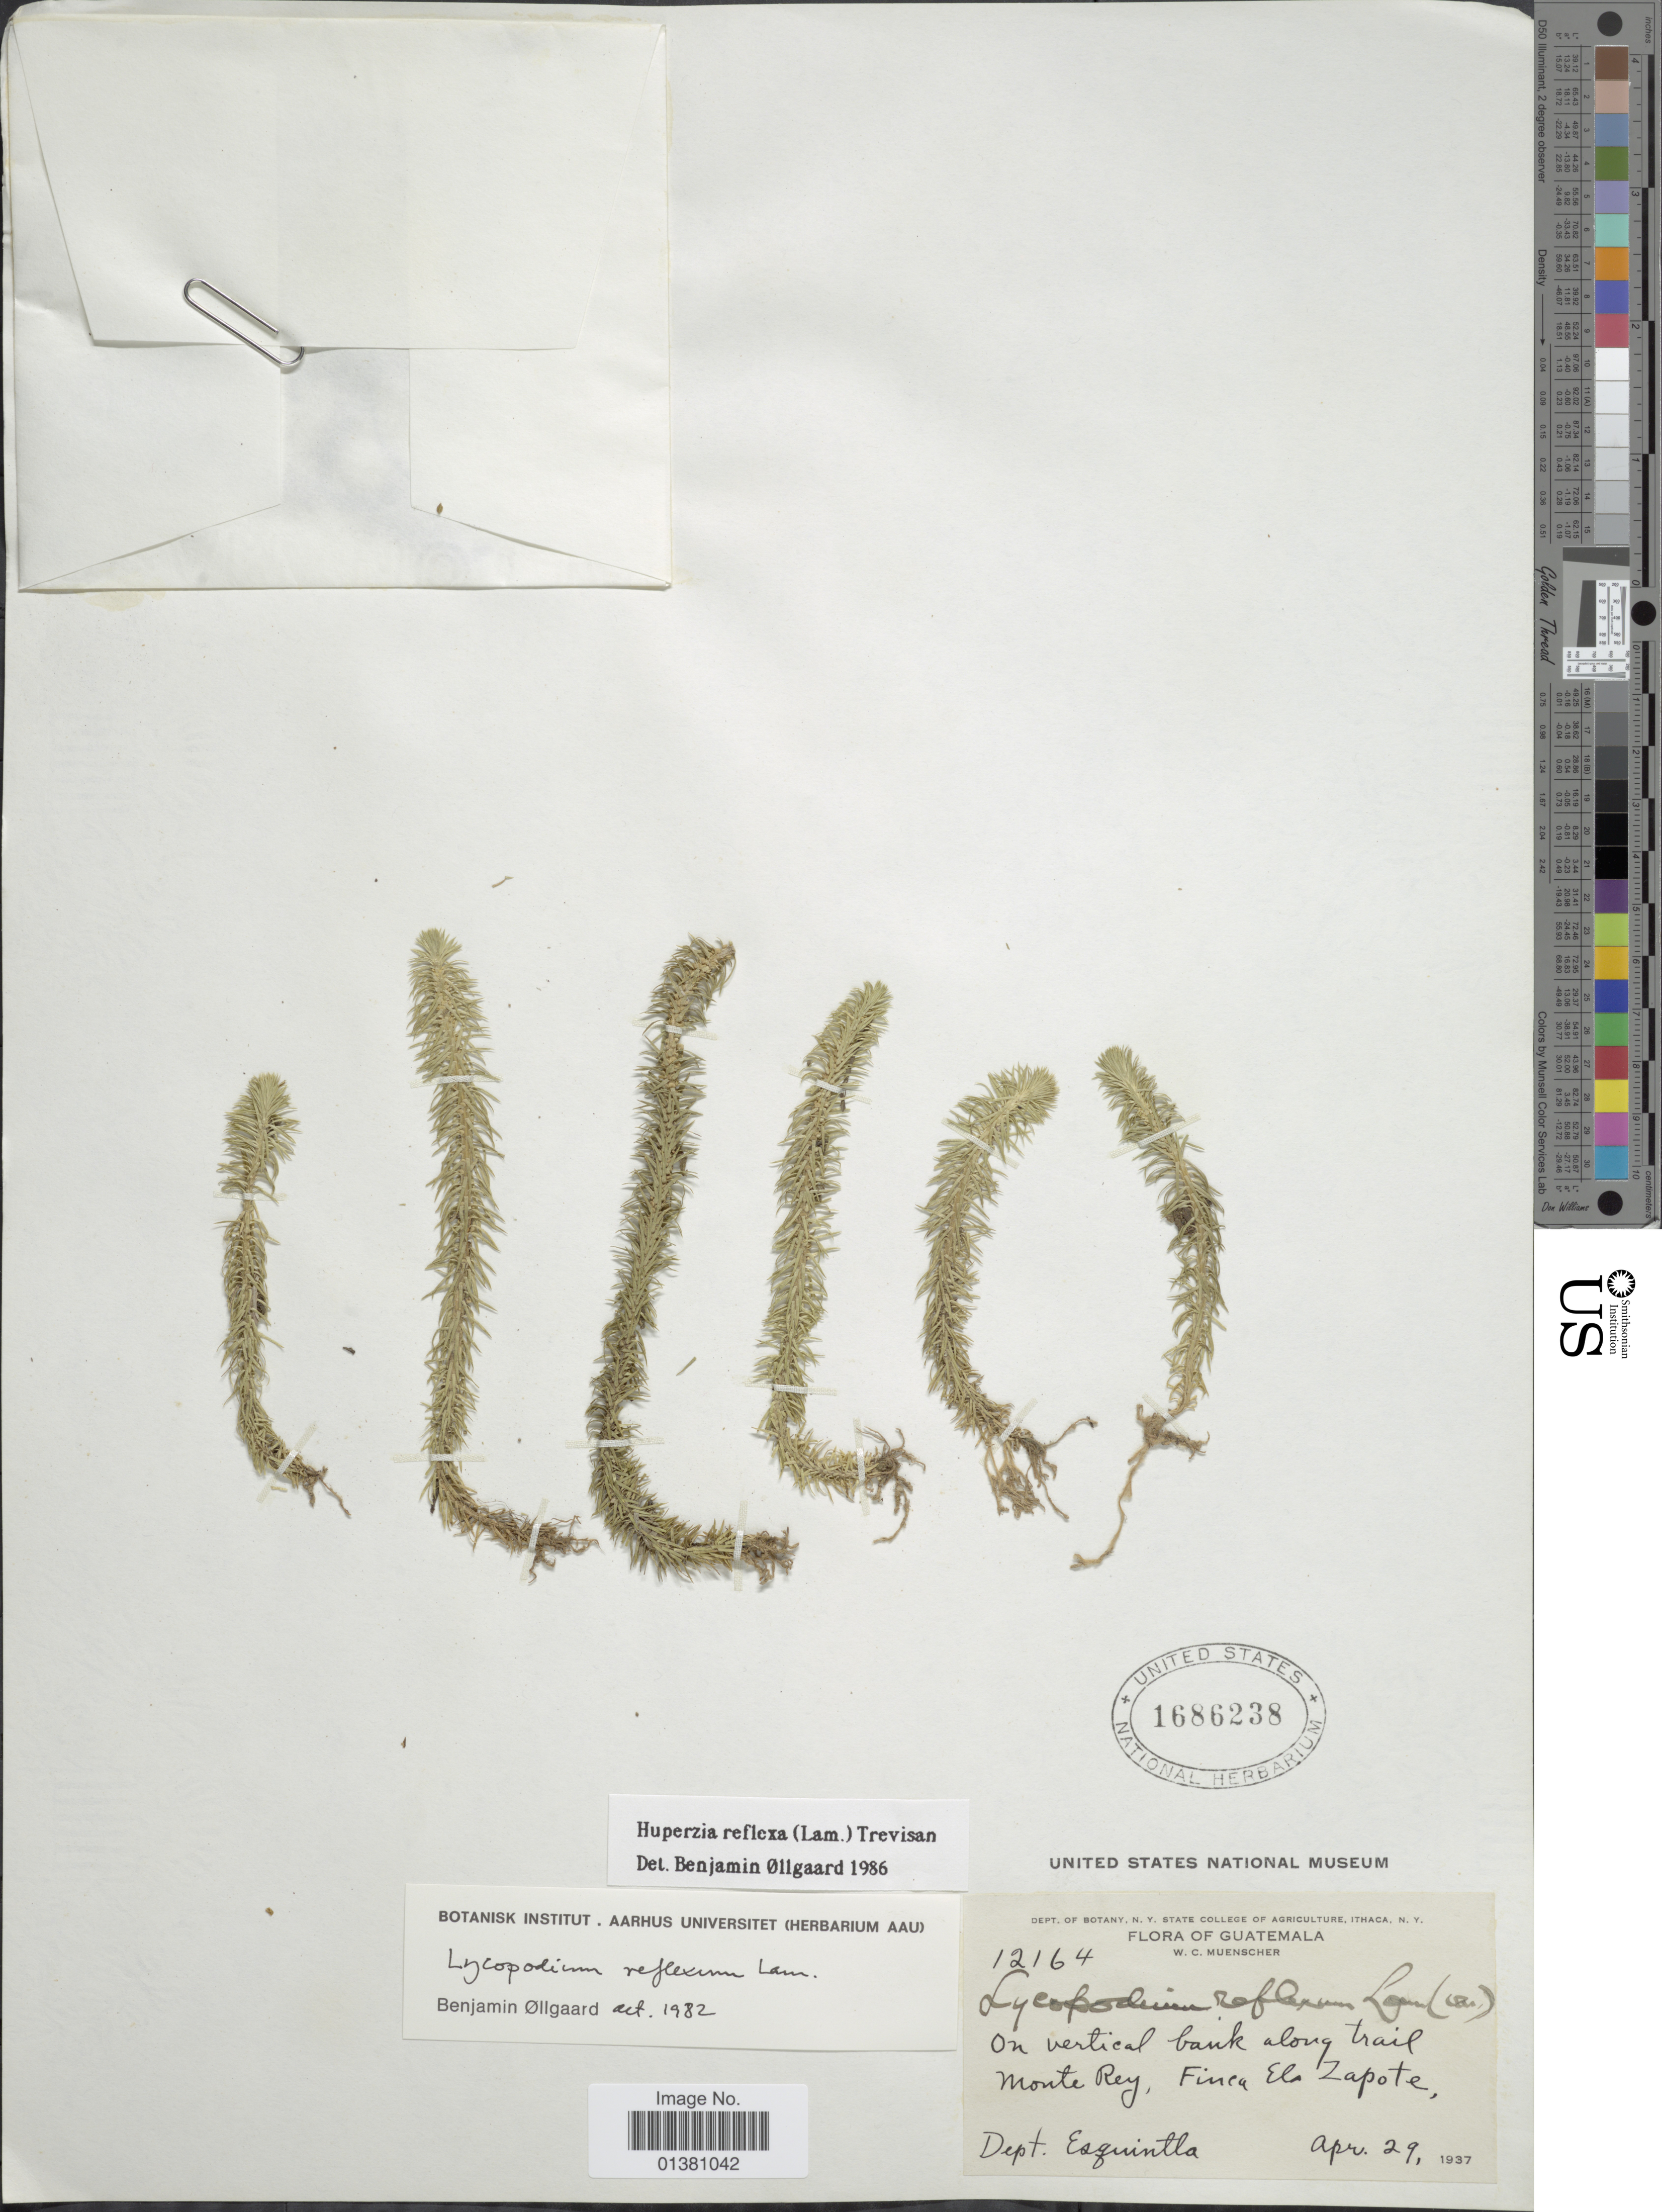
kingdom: Plantae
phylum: Tracheophyta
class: Lycopodiopsida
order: Lycopodiales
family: Lycopodiaceae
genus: Phlegmariurus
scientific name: Phlegmariurus reflexus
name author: (Lam.) B. Øllg.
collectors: W. Muenscher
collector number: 12164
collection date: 1937-04-29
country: Guatemala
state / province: Escuintla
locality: On vertical bank along trail Monte Rey, Finca El Zapote, Dept Esquintla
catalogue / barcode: US 1686238